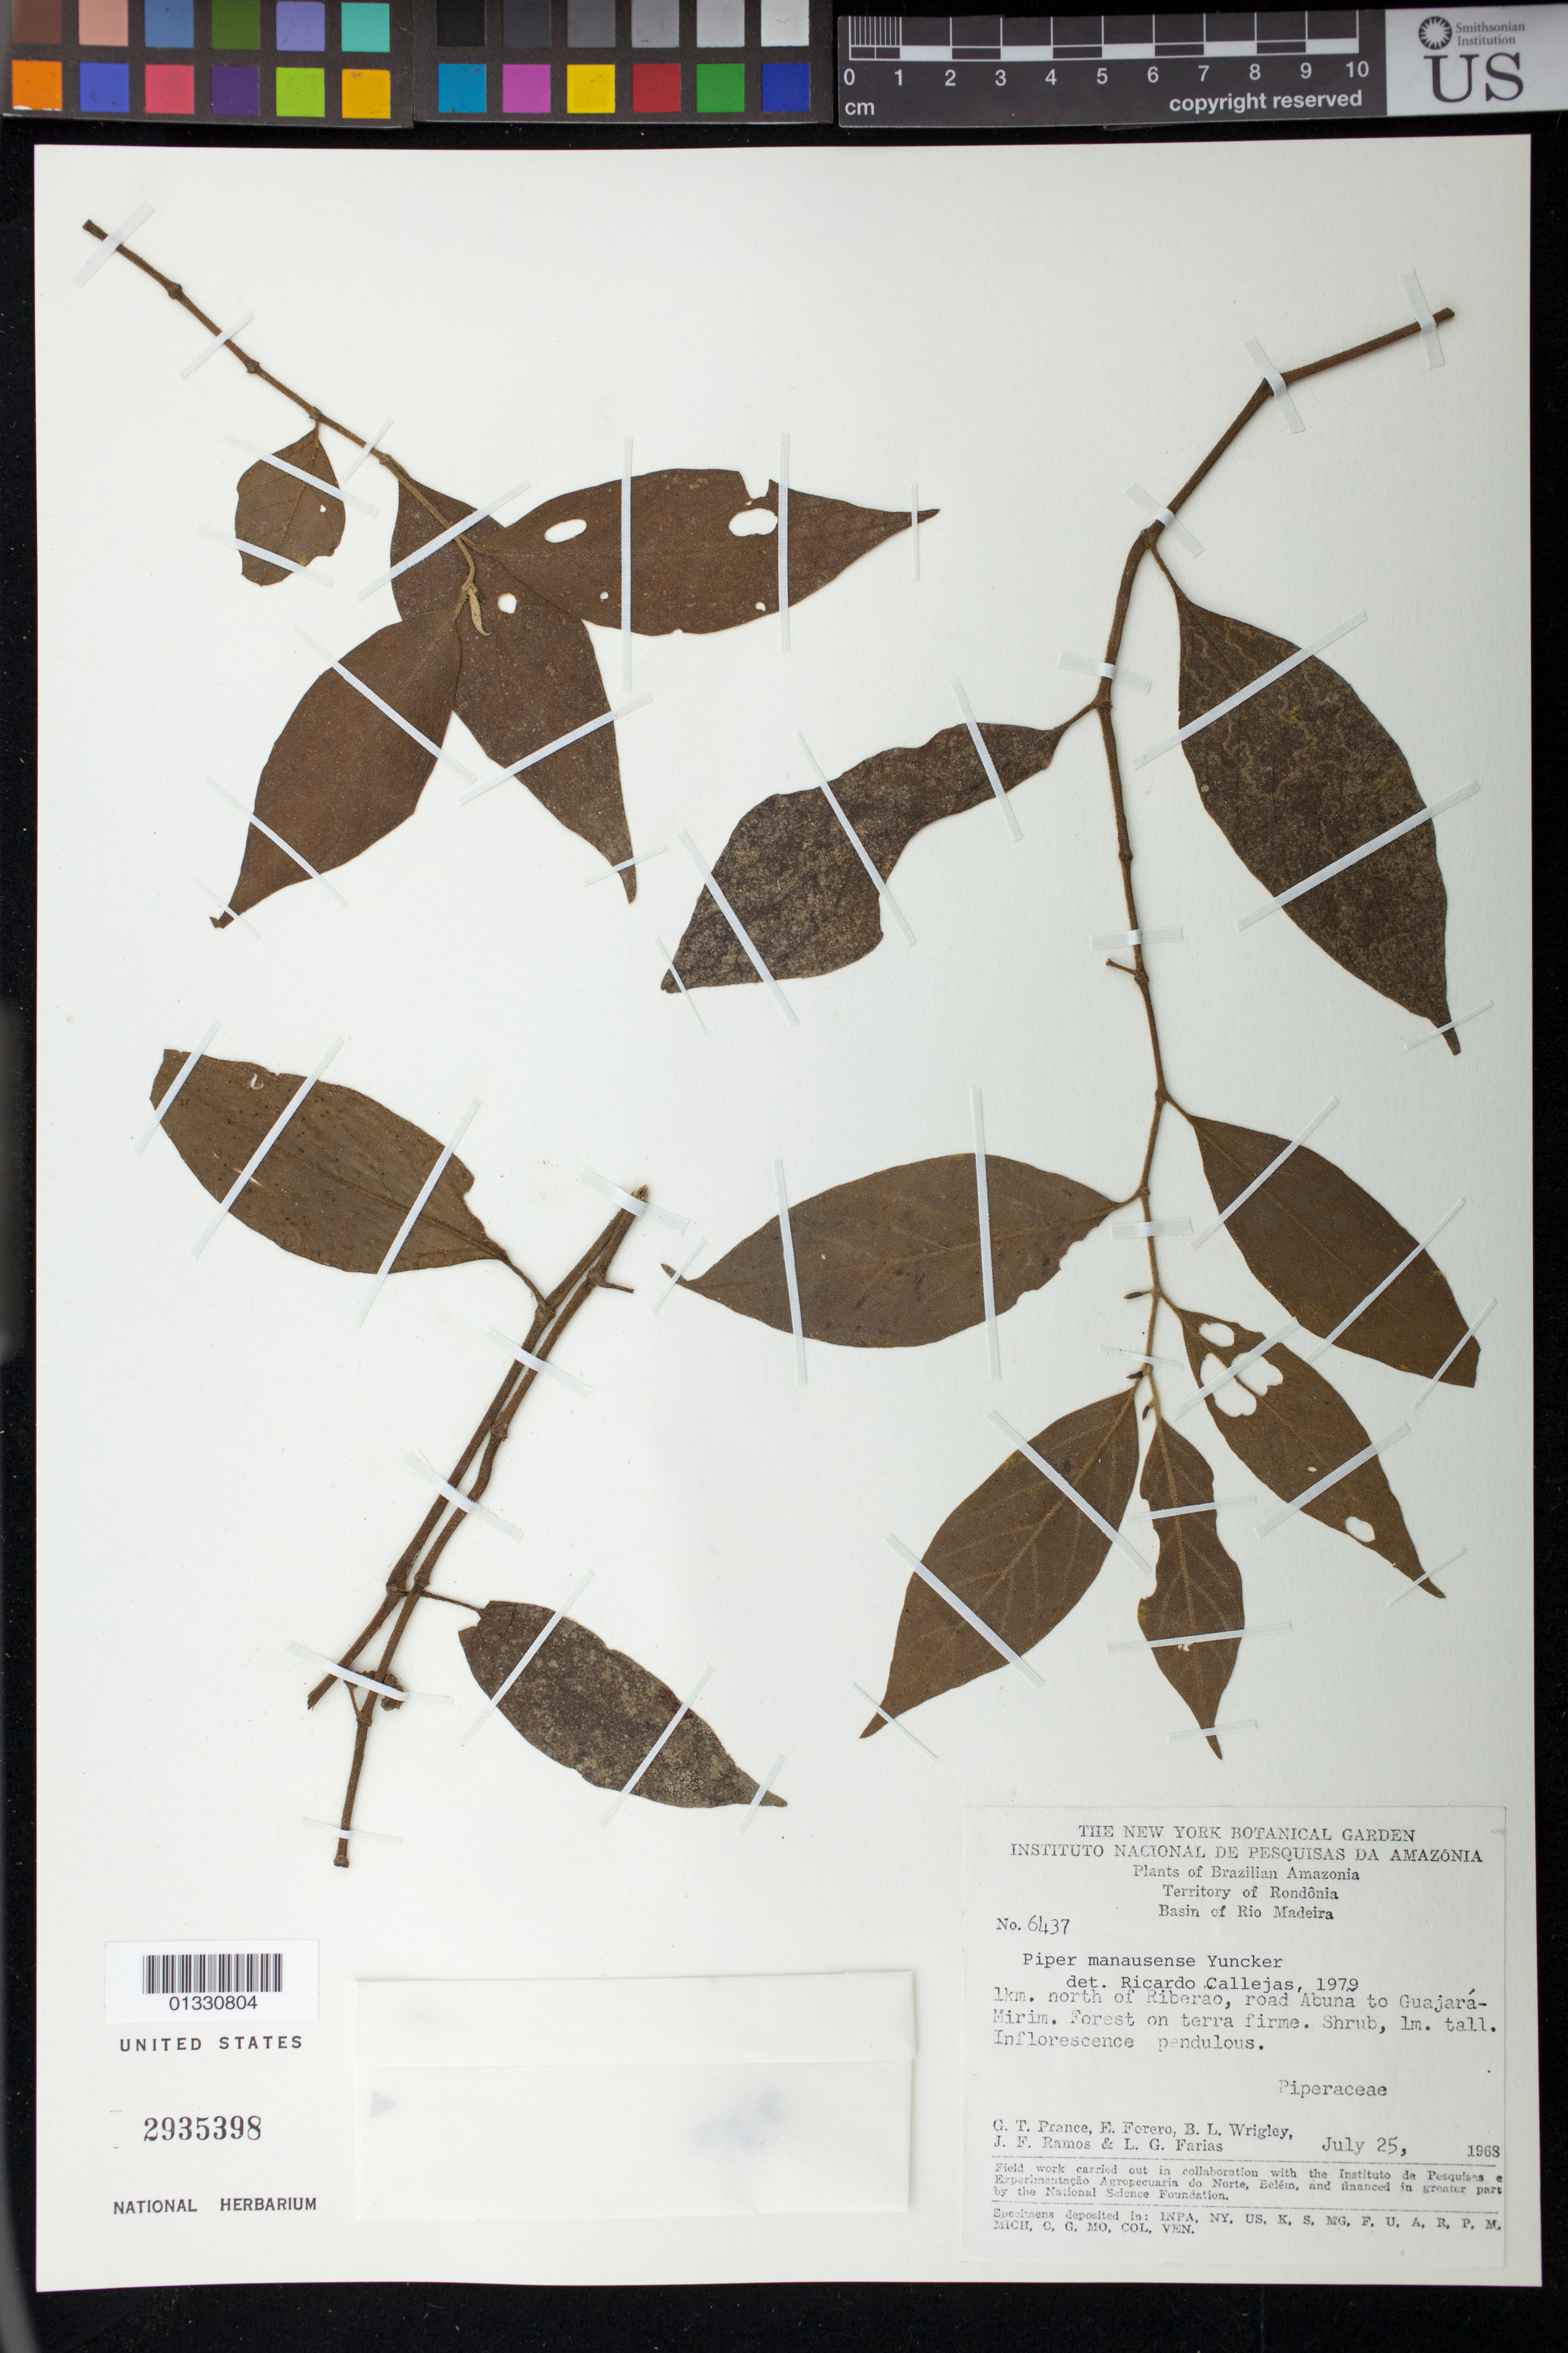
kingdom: Plantae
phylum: Tracheophyta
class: Magnoliopsida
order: Piperales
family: Piperaceae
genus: Piper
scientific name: Piper manausense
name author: Yunck.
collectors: G. T. Prance, E. Forero, B. L. Wrigley, J. F. Ramos & L. G. Farias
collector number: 6437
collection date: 1963-07-25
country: Brazil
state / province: Rondônia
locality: Basin of Rio Madeira. 1km north of Ribeirao, road Abuna to Guajará-Mirim.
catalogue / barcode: US 2935398